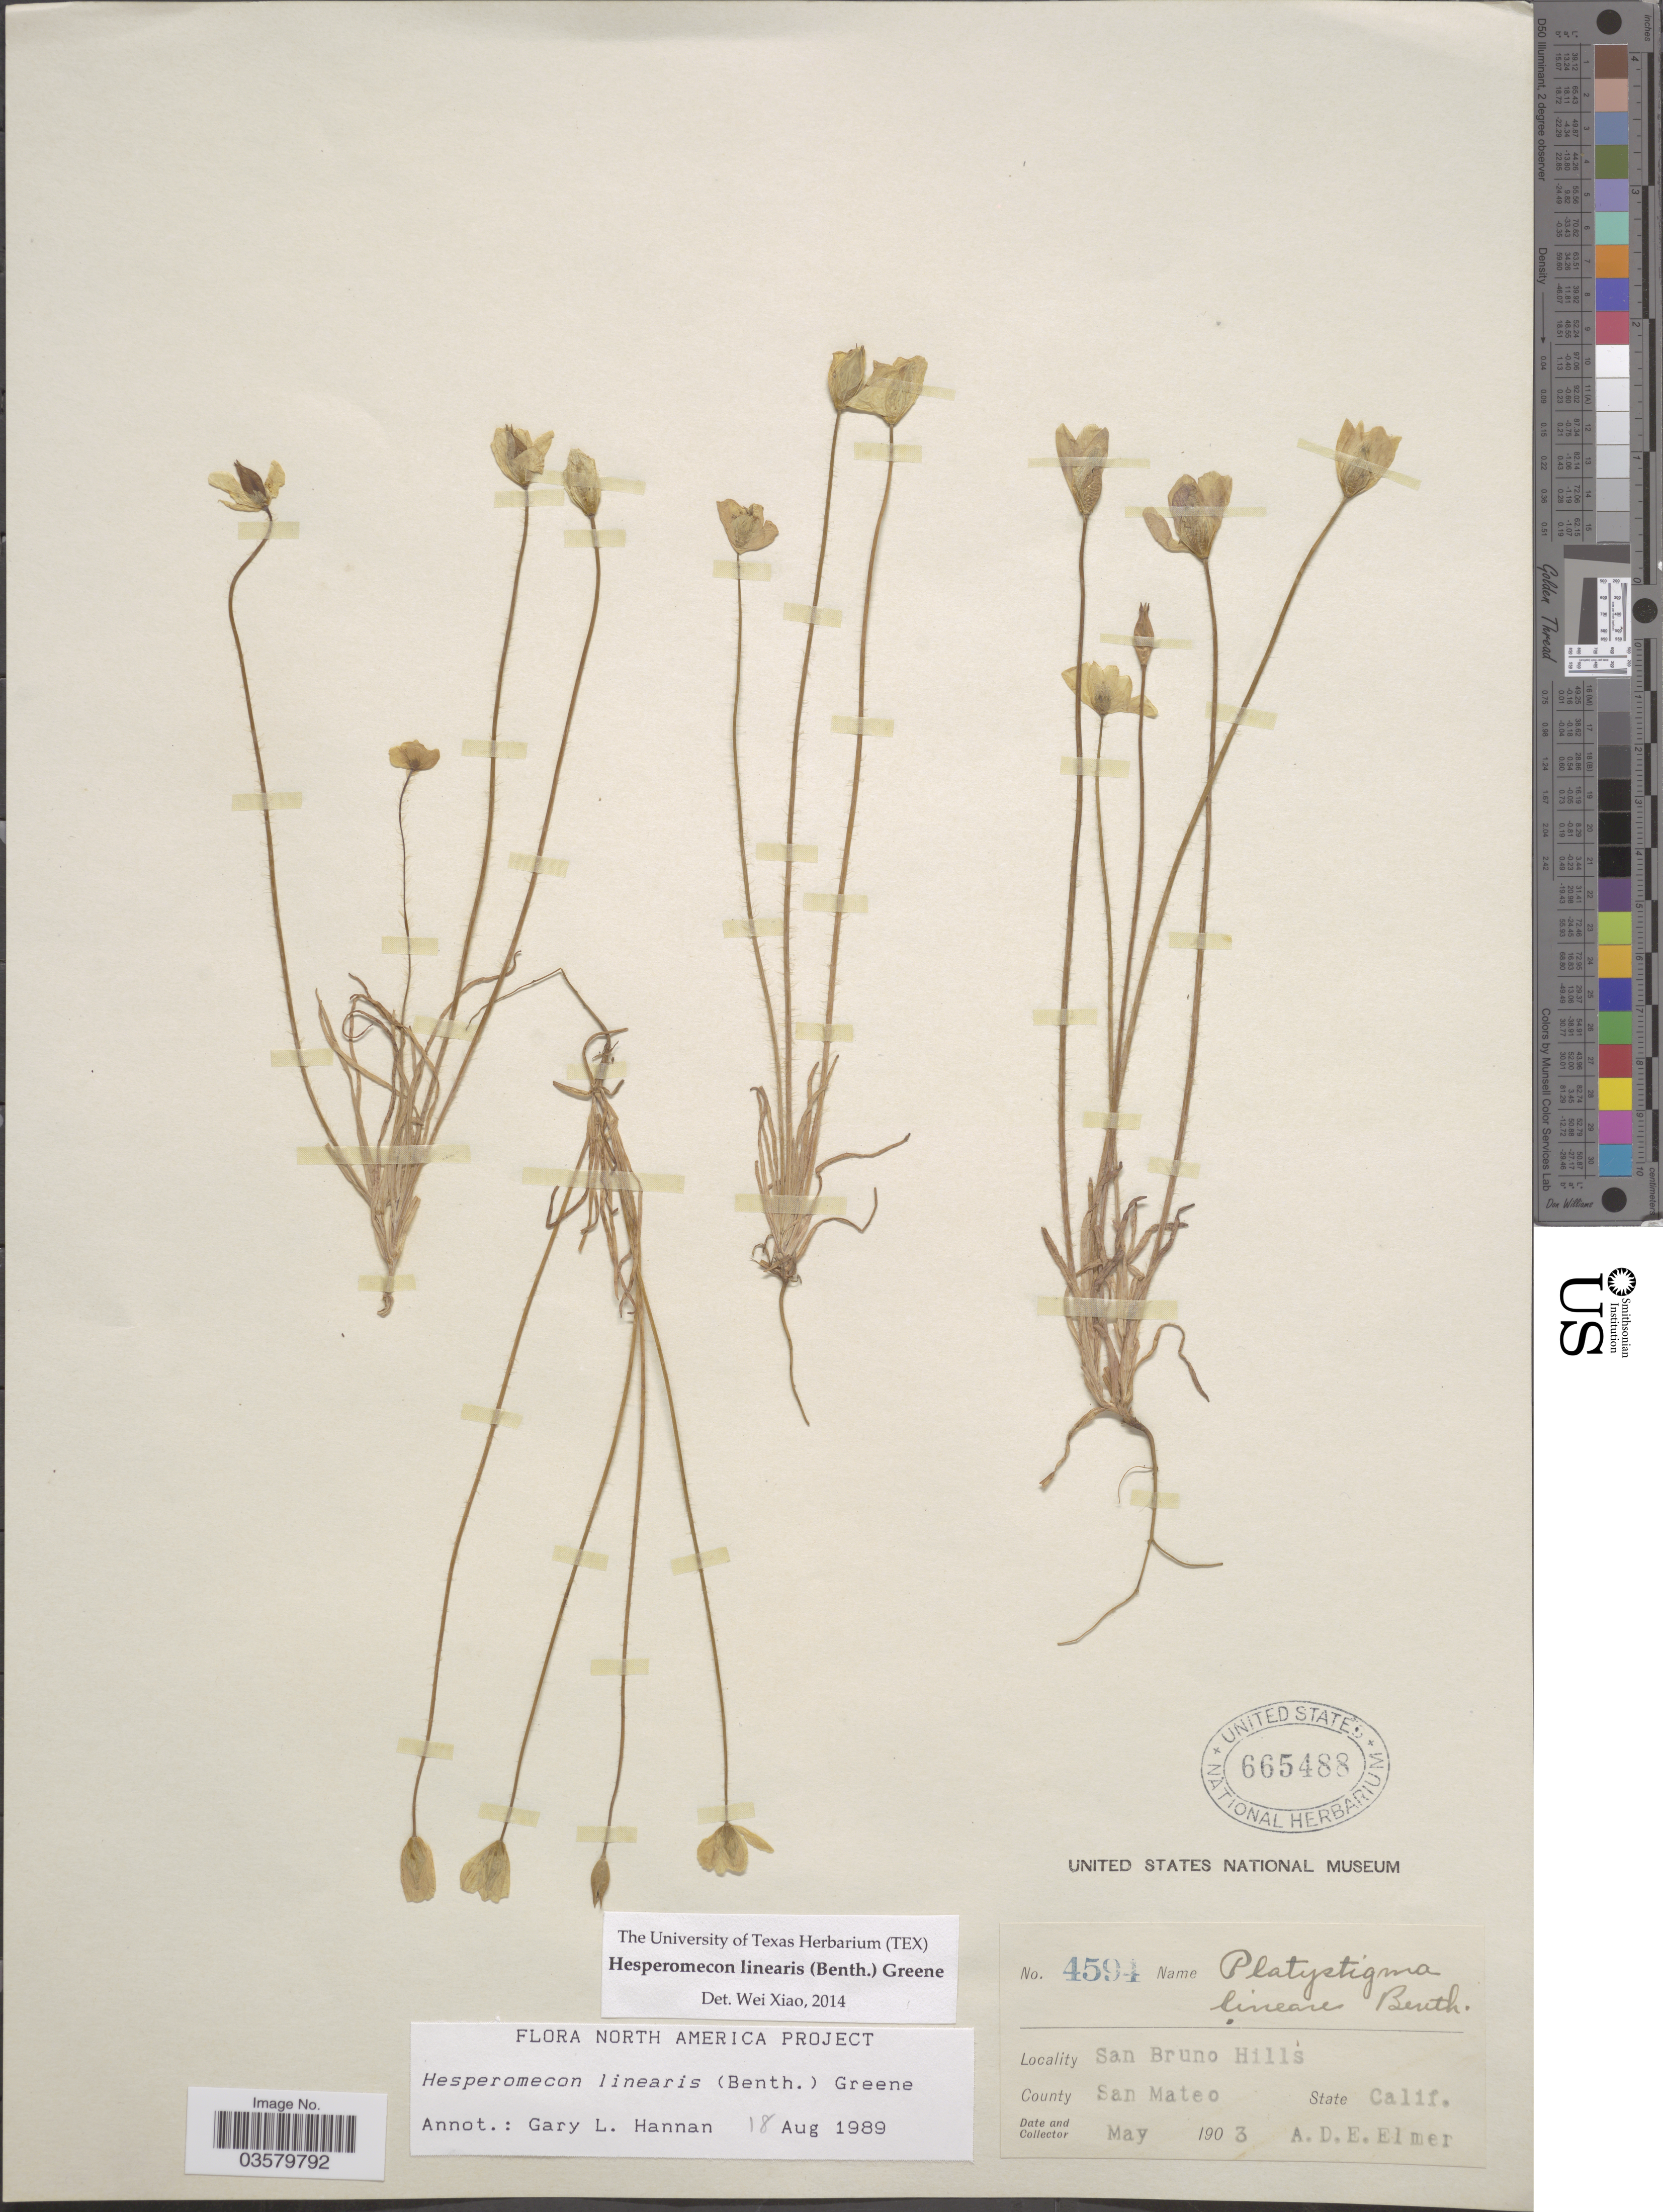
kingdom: Plantae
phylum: Tracheophyta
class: Magnoliopsida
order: Ranunculales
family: Papaveraceae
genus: Platystigma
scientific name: Platystigma lineare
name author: Benth.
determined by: Strong, M. T., (US), Smithsonian Institution - National Museum of Natural History (UNITED STATES)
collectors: A. D. E. Elmer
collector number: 4594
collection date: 1903-05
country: United States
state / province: California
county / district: San Mateo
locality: San Bruno Hills. County San Mateo.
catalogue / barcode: US 665488